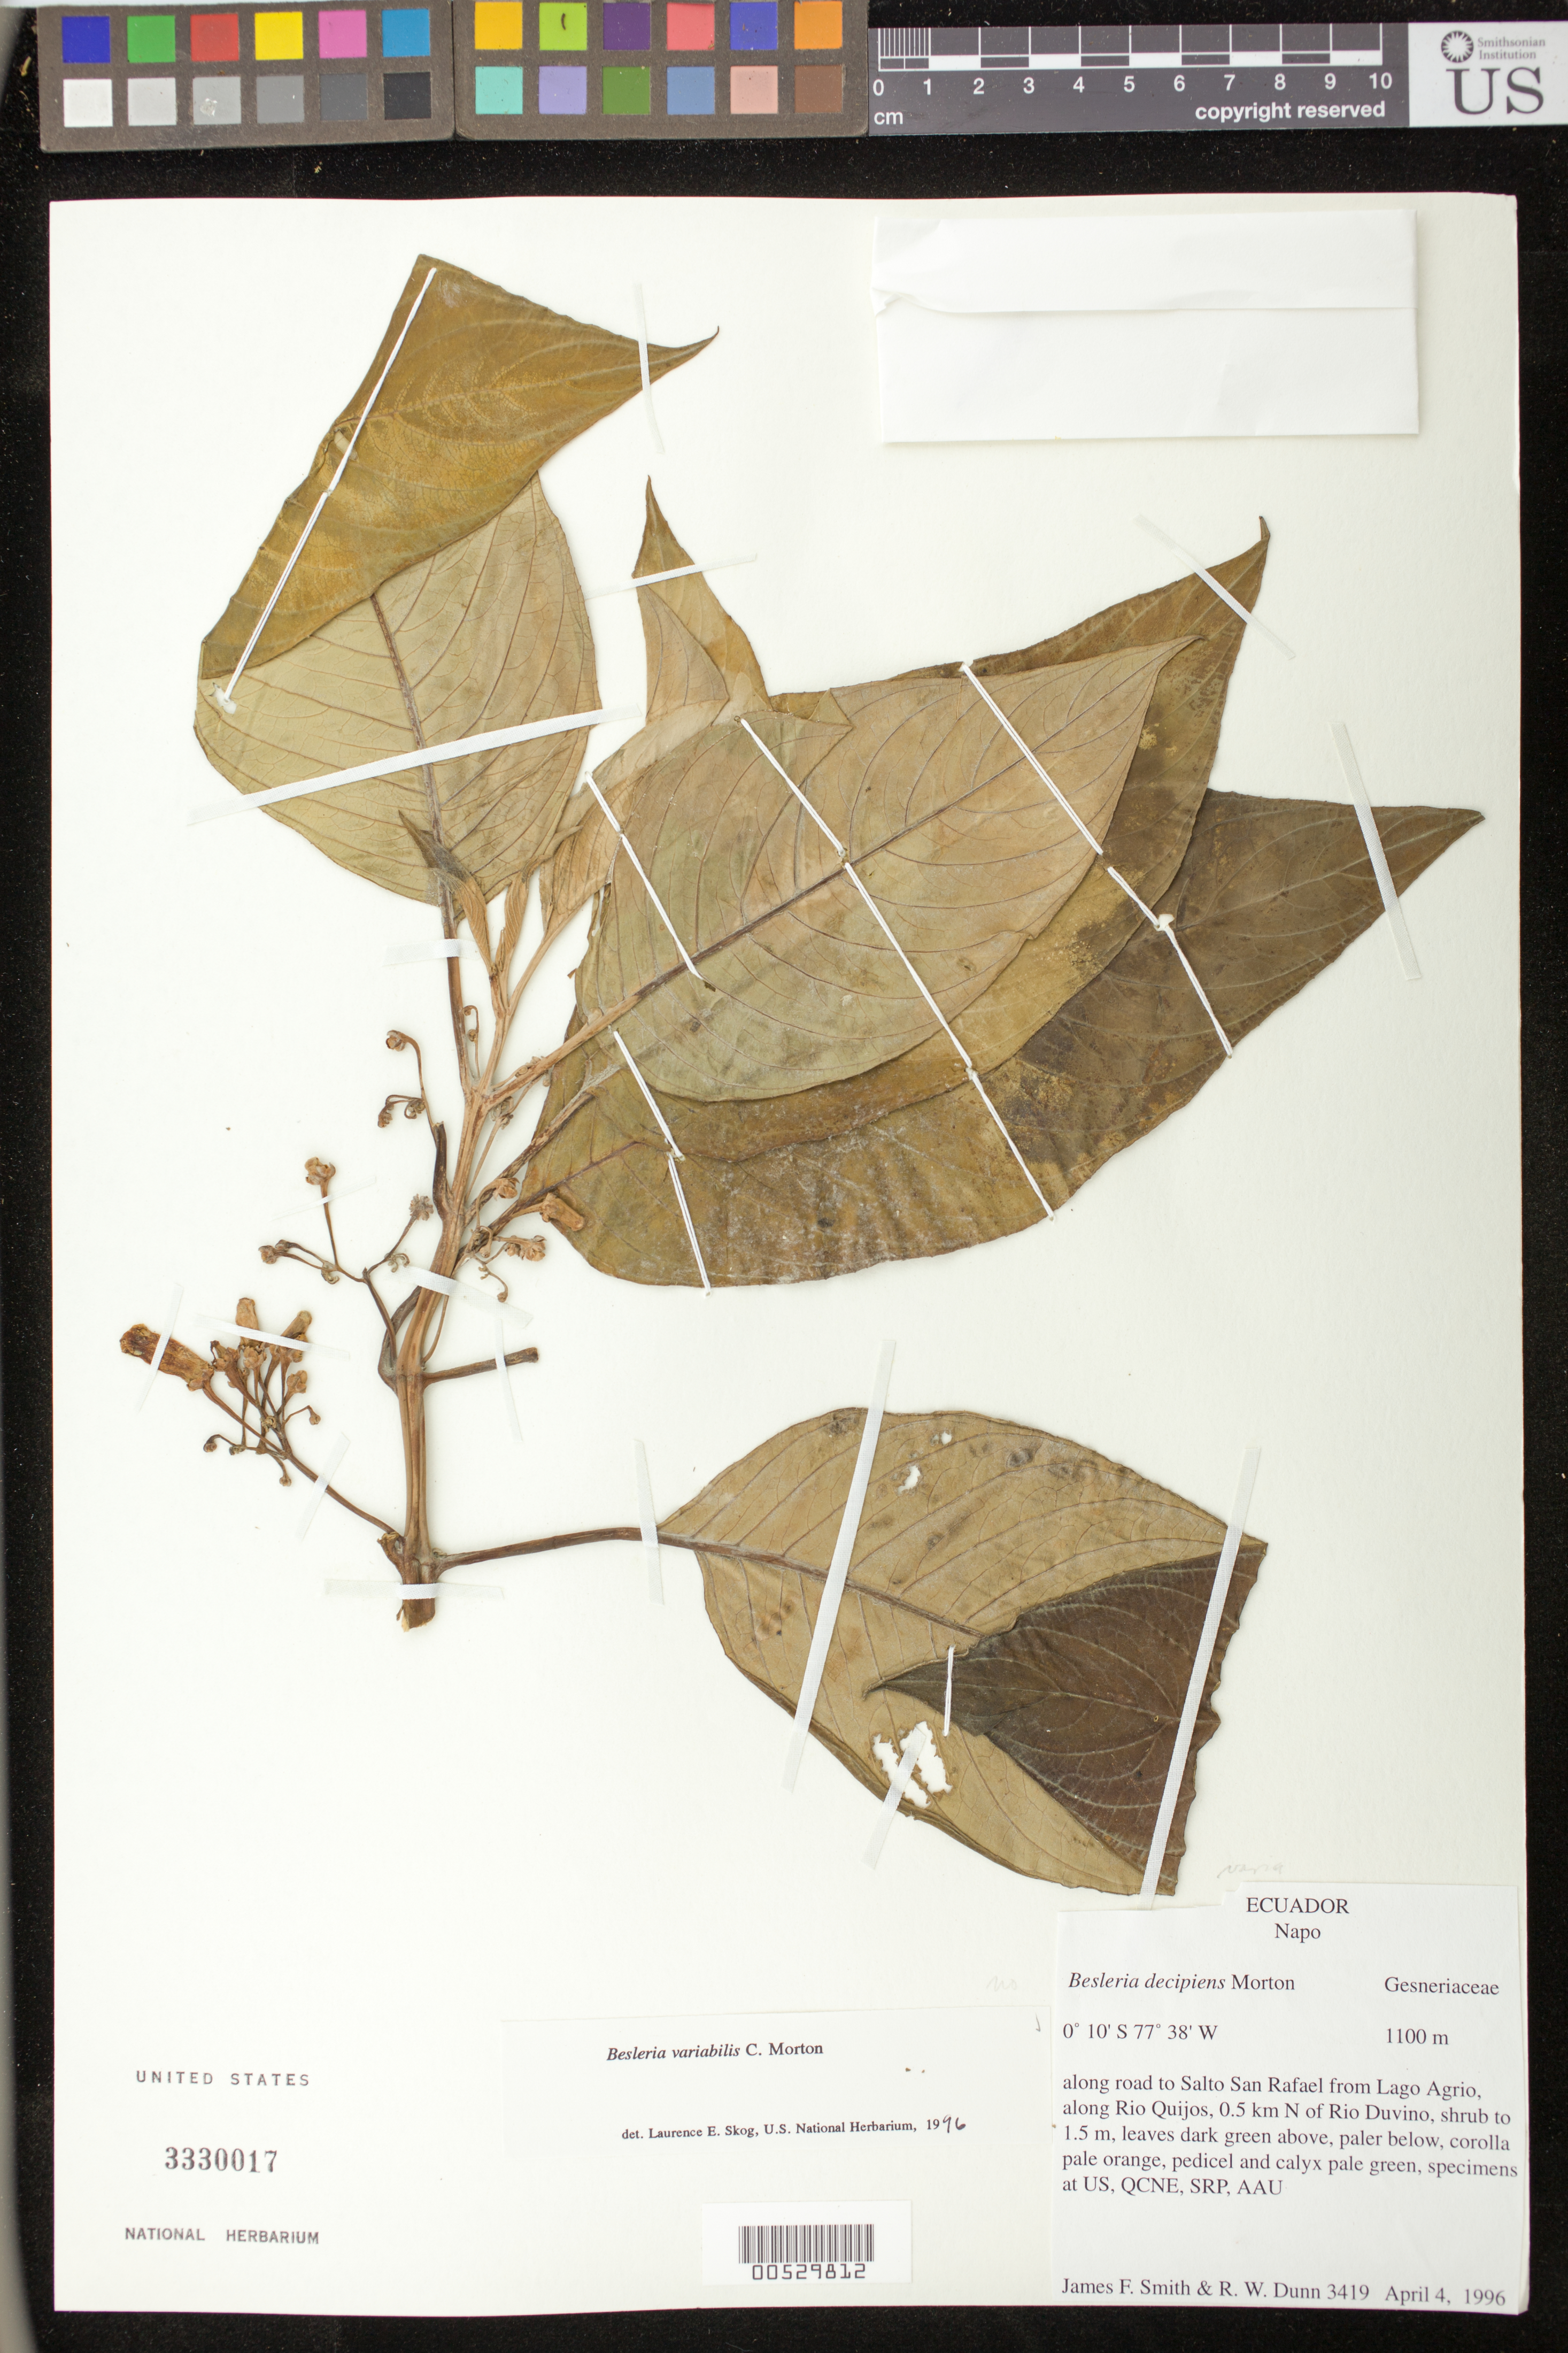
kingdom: Plantae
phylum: Tracheophyta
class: Magnoliopsida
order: Lamiales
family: Gesneriaceae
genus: Besleria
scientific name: Besleria variabilis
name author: C.V. Morton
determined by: Skog, Laurence E.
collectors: J. Smith & R. Dunn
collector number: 3419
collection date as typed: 04 Apr 1996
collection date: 1996-04-04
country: Ecuador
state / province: Napo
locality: Along road to Salto San Rafael from Lago Agrio, along Rio Quijos, 0.5 km N of Rio Duvino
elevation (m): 1100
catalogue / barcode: US 3330017